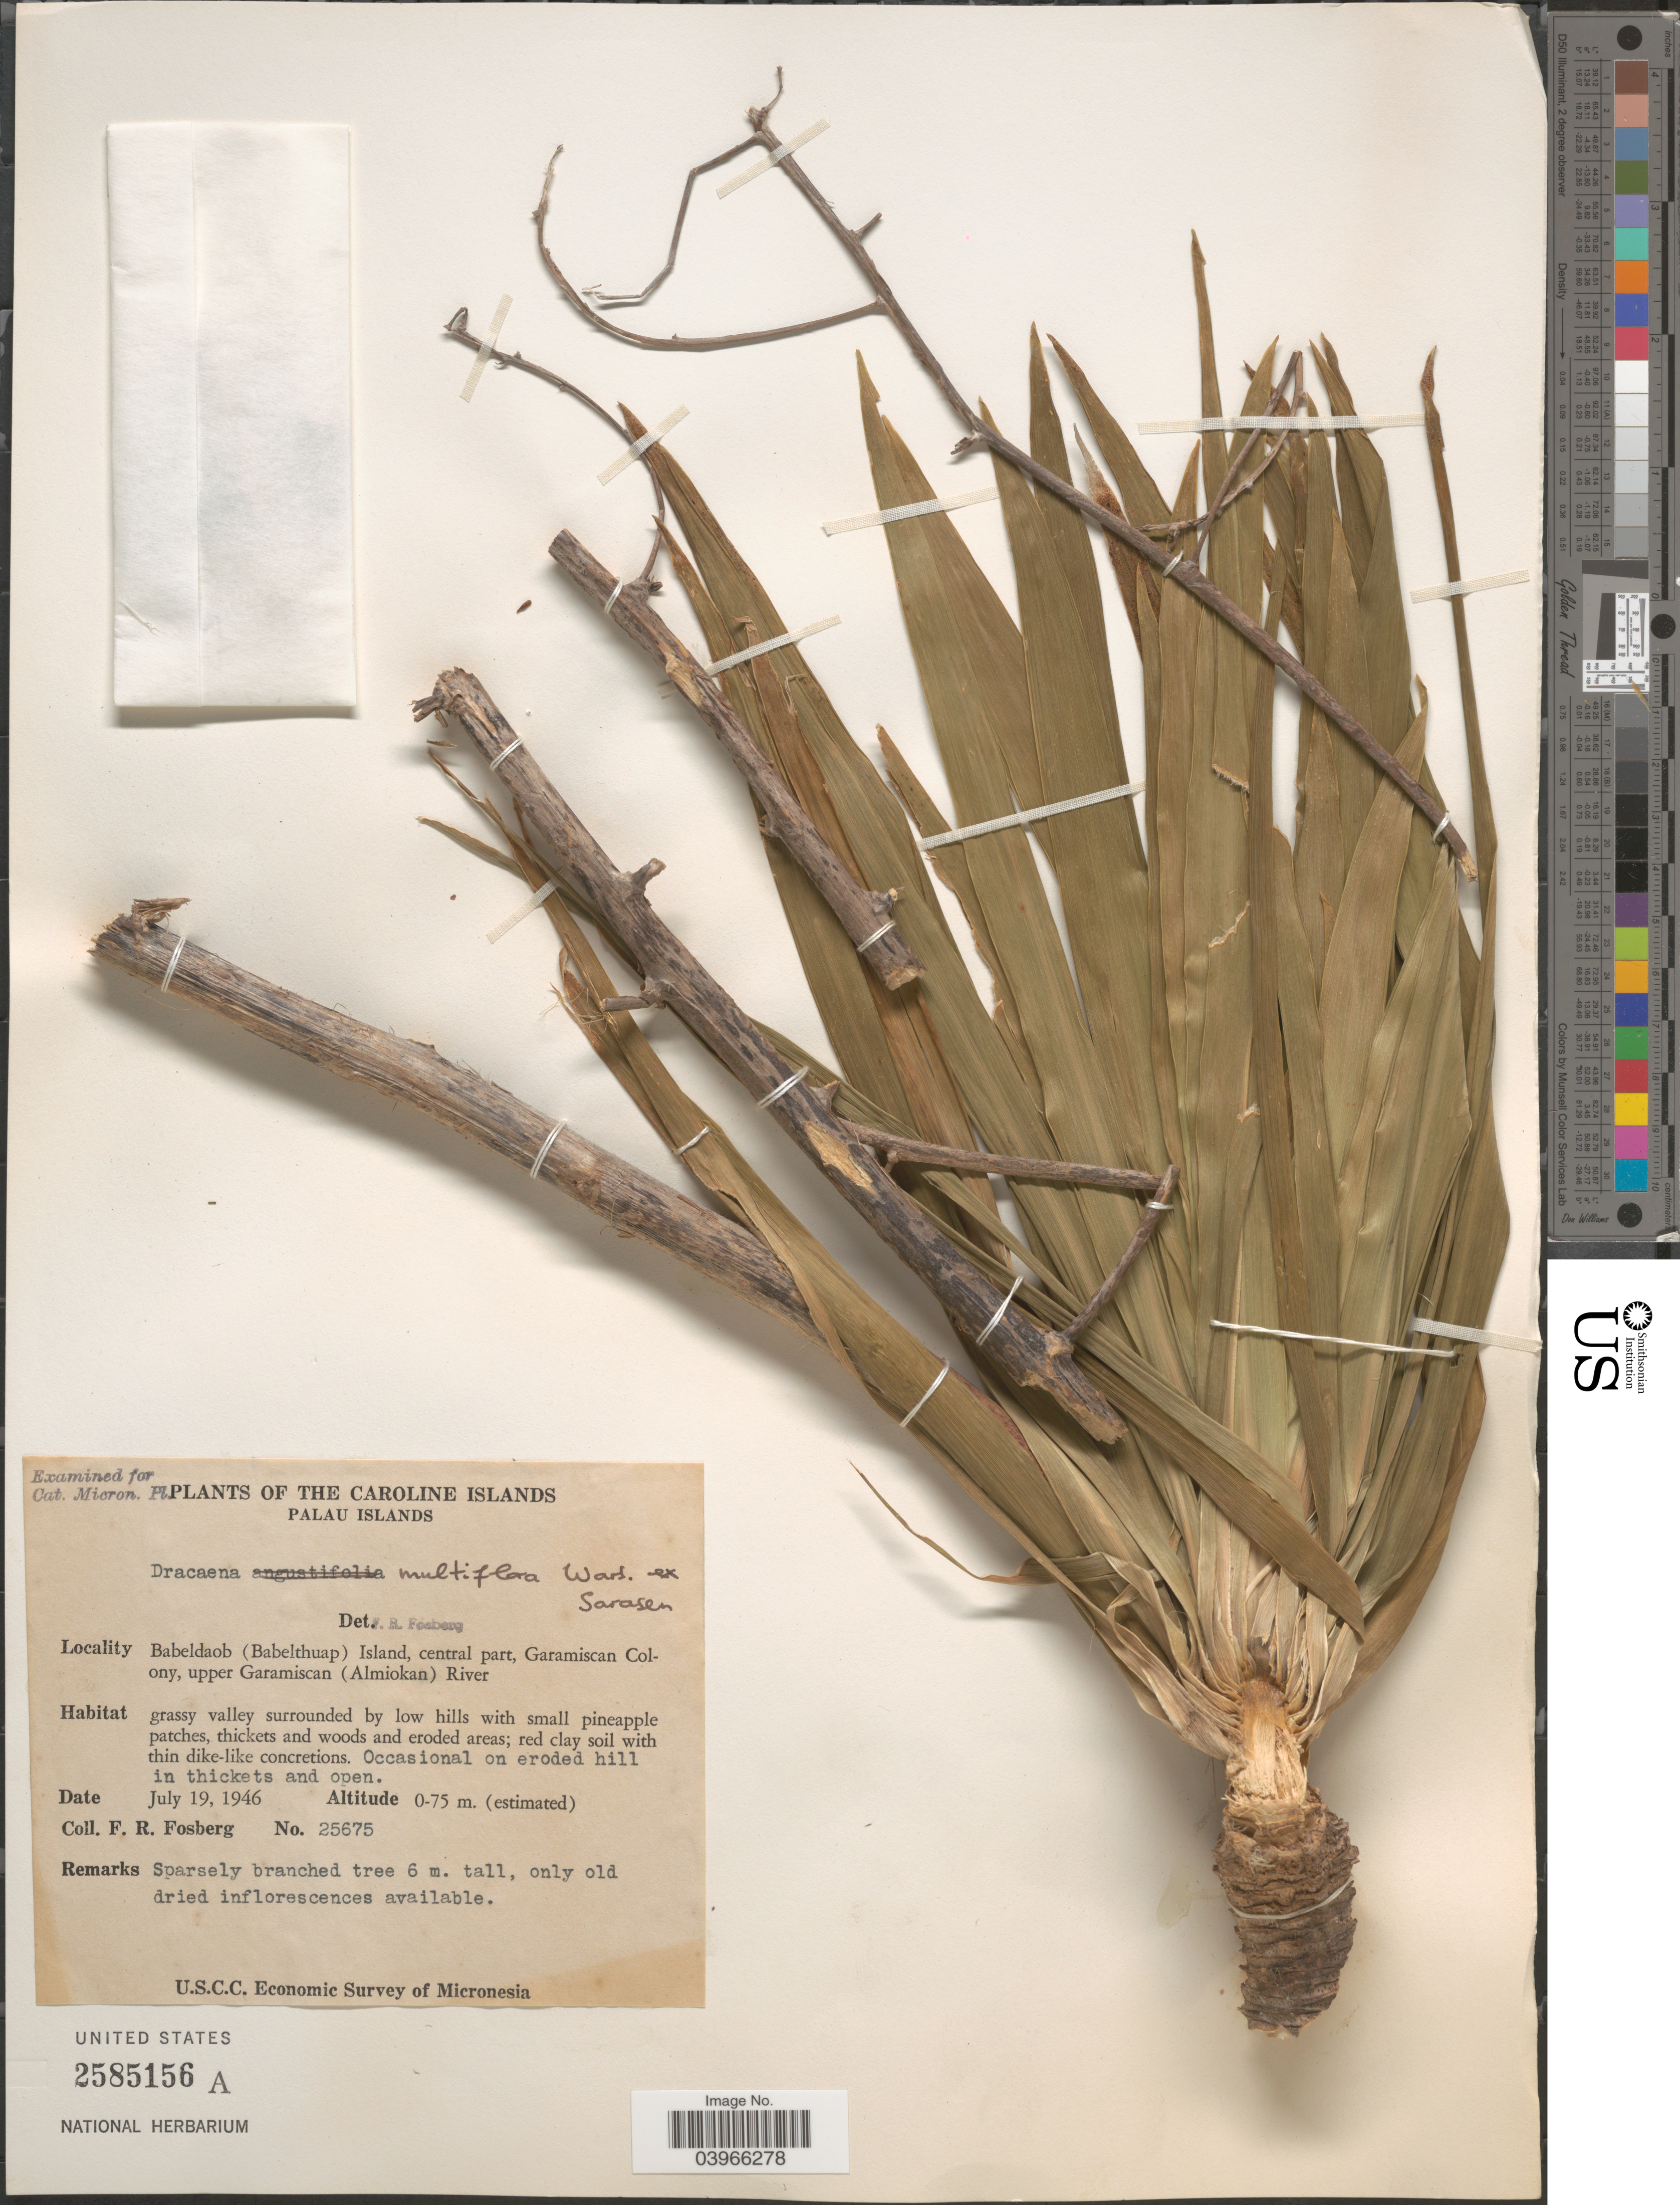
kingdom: Plantae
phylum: Tracheophyta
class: Liliopsida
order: Asparagales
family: Asparagaceae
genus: Dracaena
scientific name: Dracaena multiflora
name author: Warb. ex Sarasin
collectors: F. R. Fosberg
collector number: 25675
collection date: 1946-07-19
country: Palau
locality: Caroline Islands. Palau Islands. Babeldaob (Babelthuap) Island, central part, Garamiscan Colony, upper Garamiscan (Almiokan) River.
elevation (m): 0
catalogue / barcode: US 2585156A